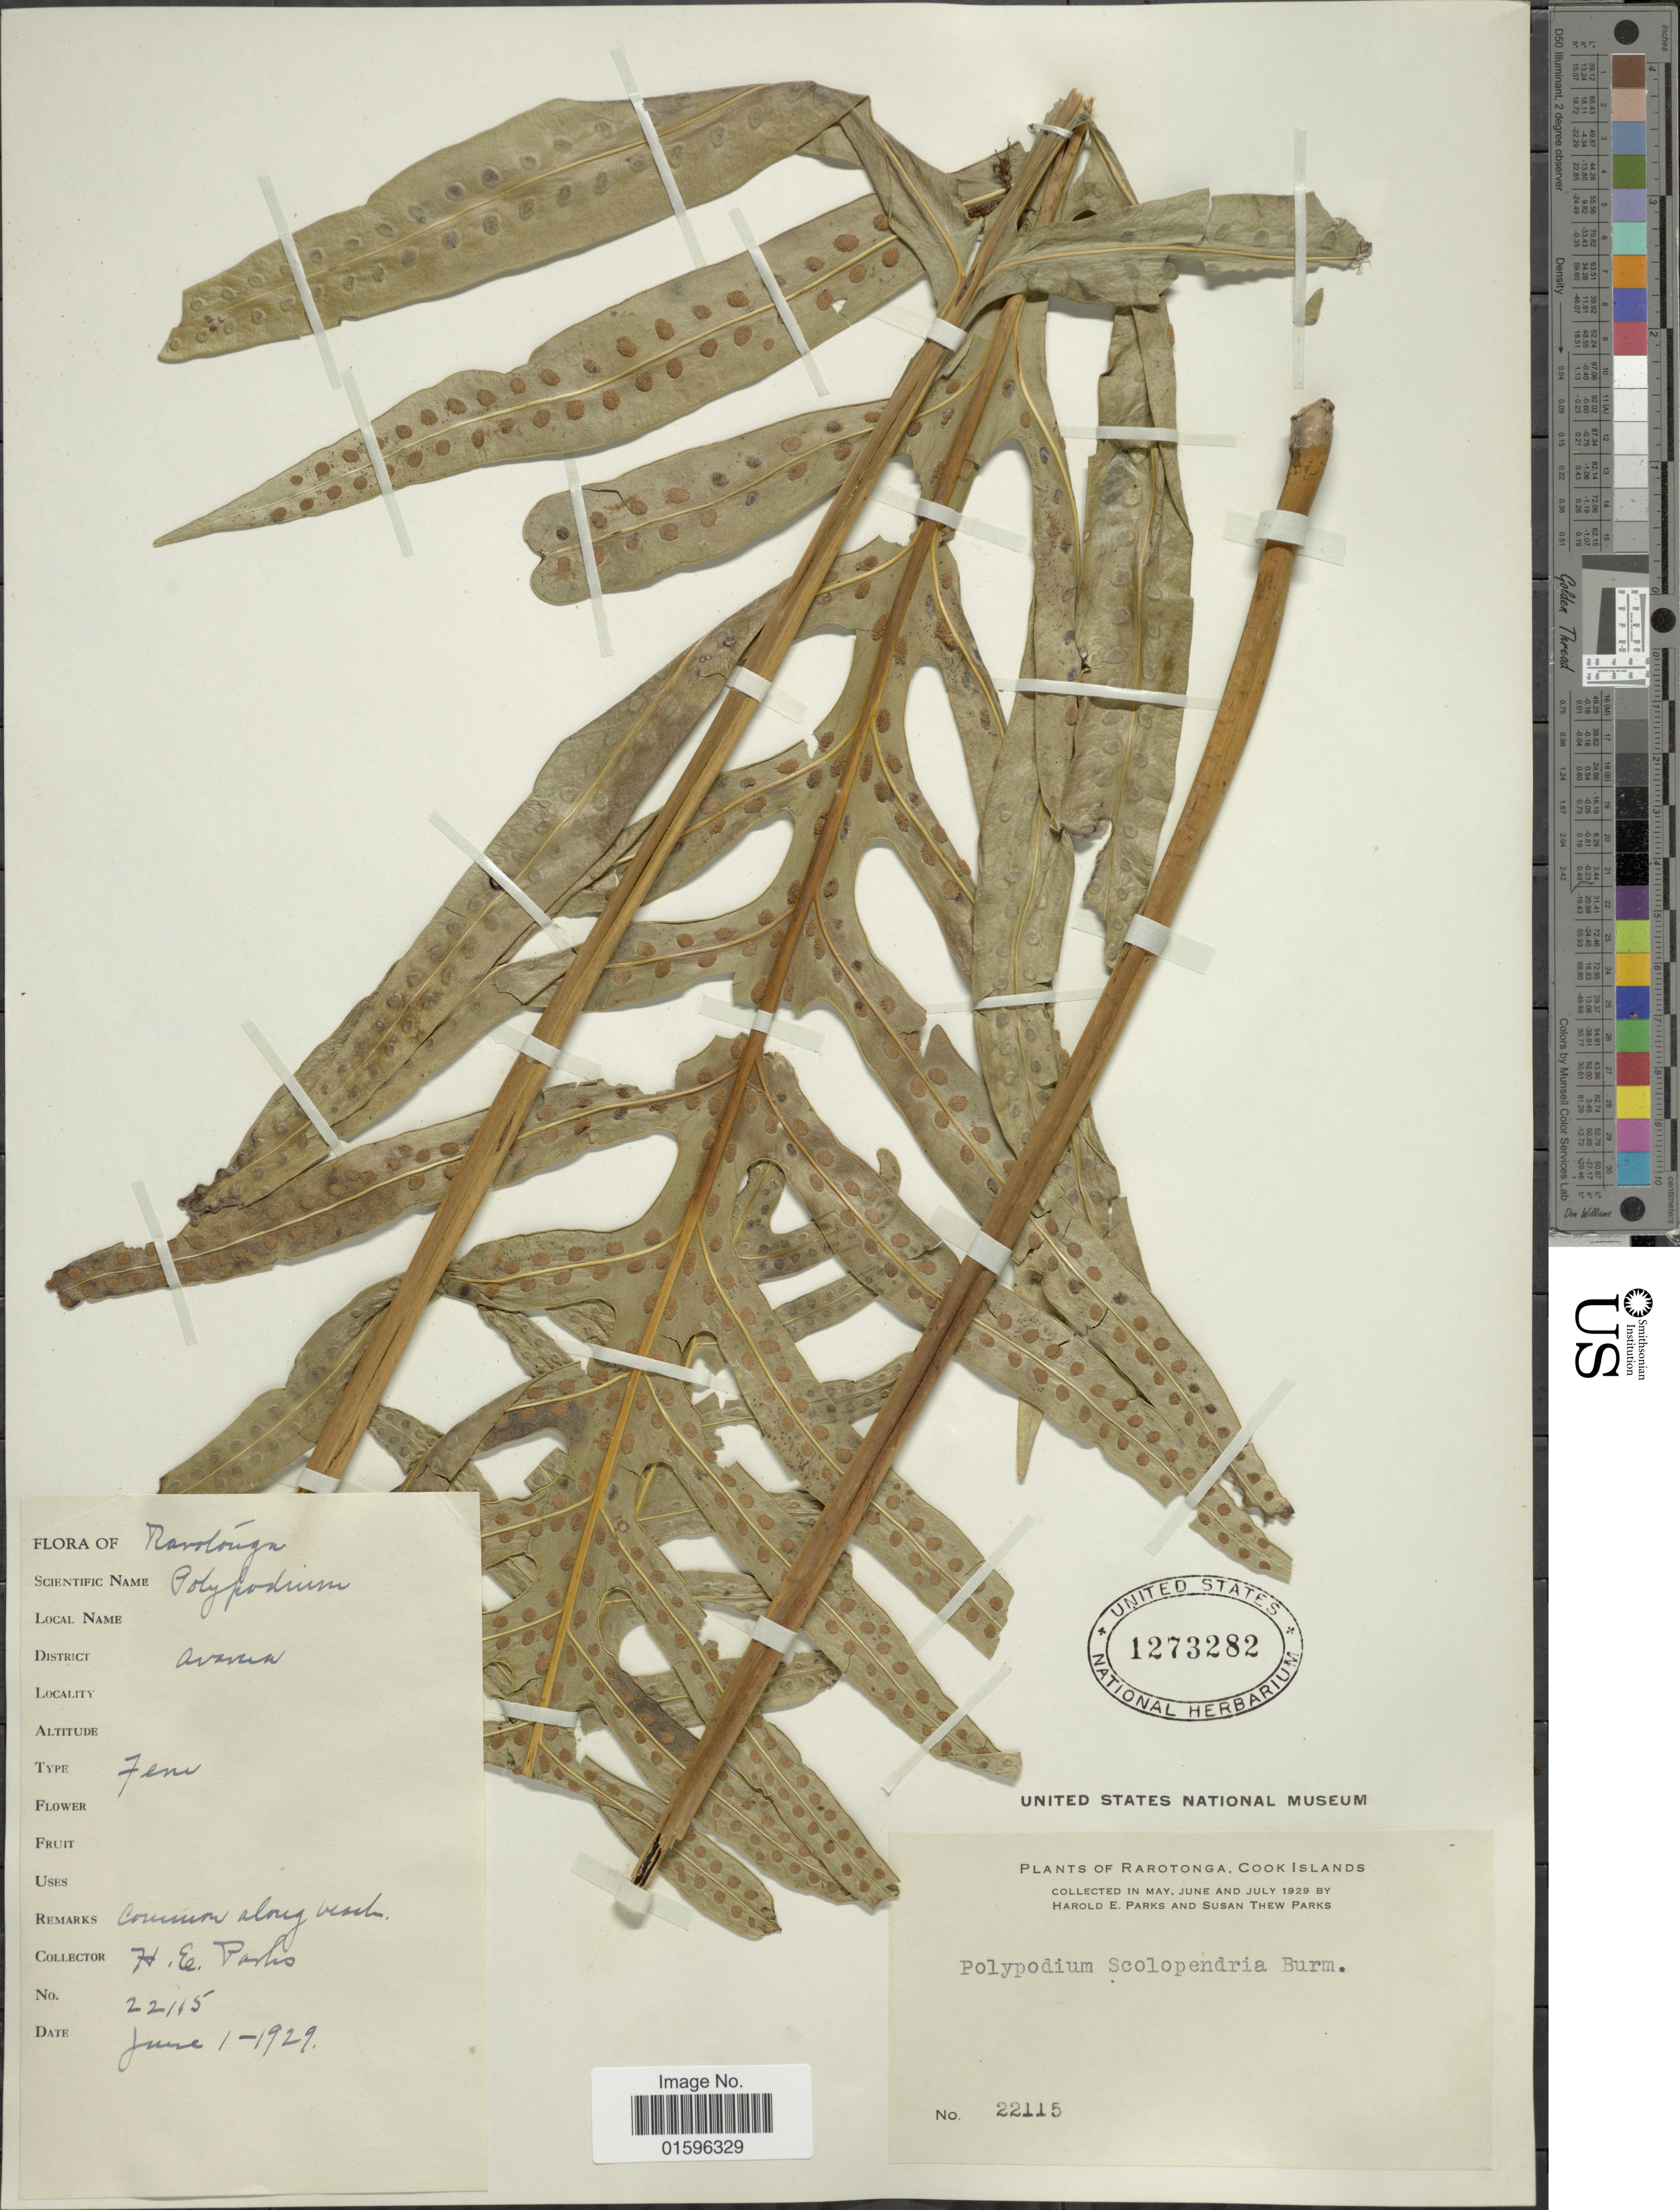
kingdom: Plantae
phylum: Tracheophyta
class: Polypodiopsida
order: Polypodiales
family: Polypodiaceae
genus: Polypodium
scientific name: Polypodium scolopendria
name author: Burm. f.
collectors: H. E. Parks & S. Parks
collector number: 22115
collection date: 1929-06-01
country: Cook Islands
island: Rarotonga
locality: Rarotonga, Avanua [interpreted]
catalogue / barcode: US 1273282